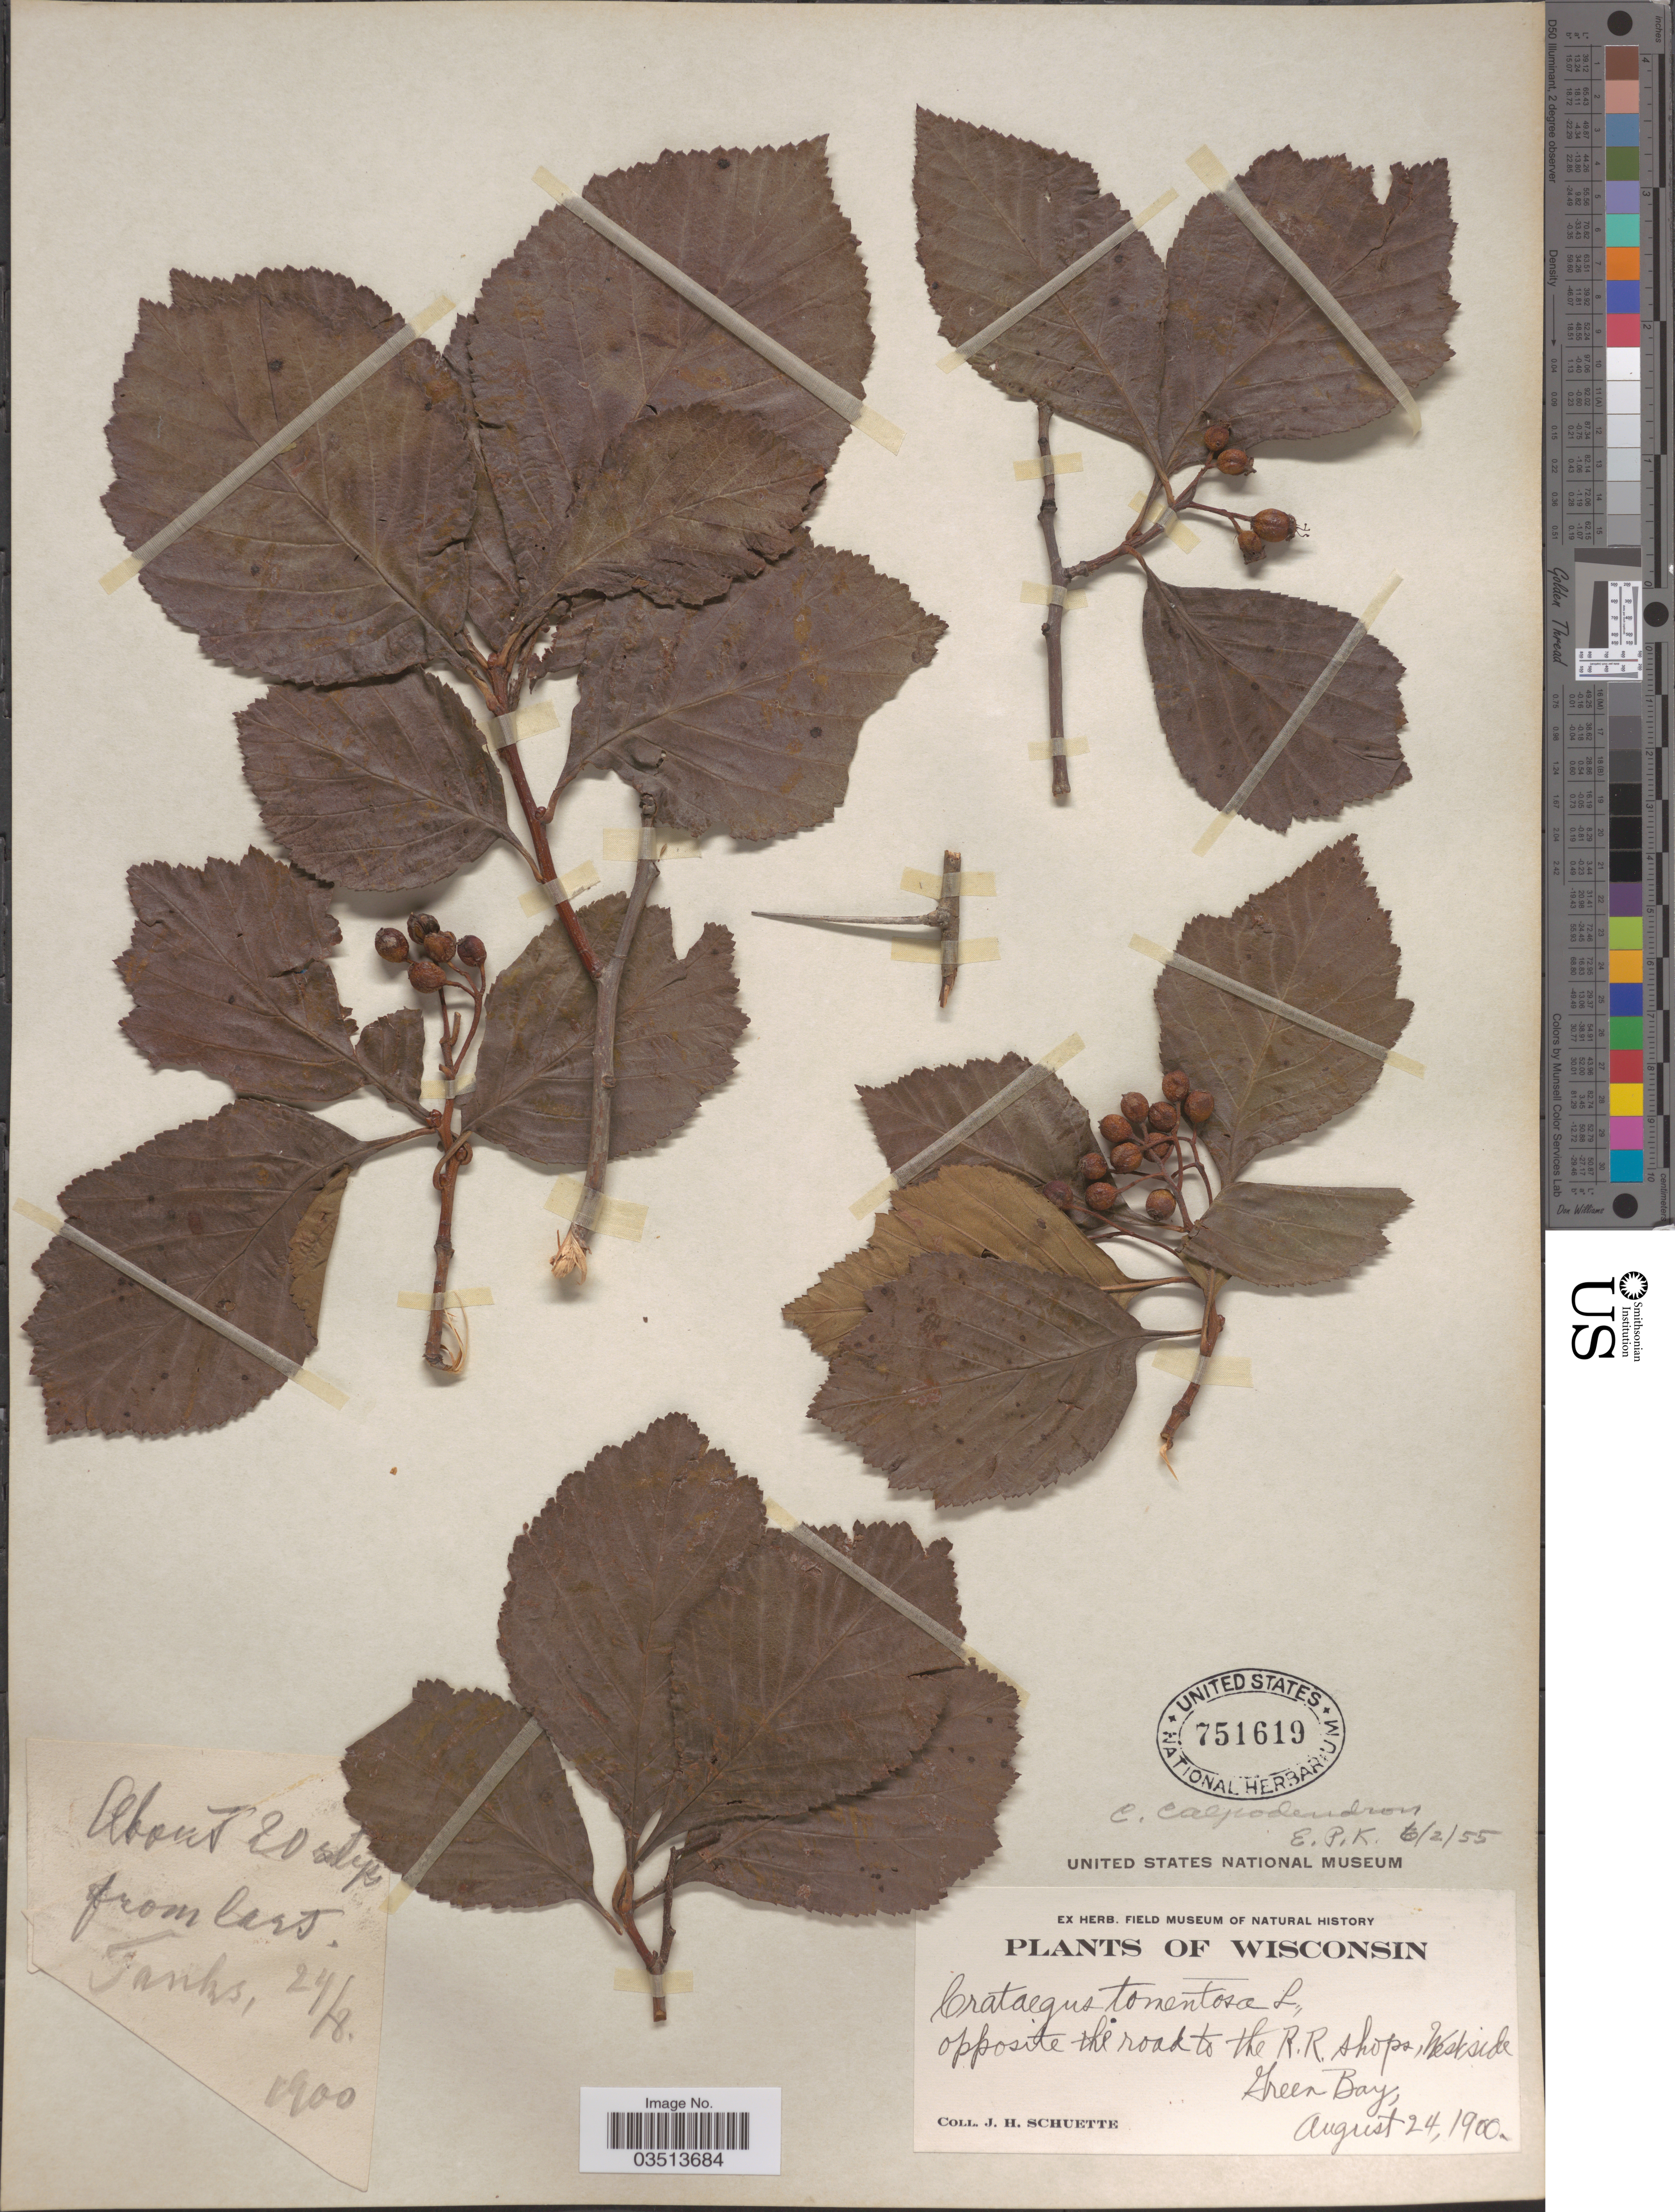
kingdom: Plantae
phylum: Tracheophyta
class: Magnoliopsida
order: Rosales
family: Rosaceae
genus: Crataegus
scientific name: Crataegus calpodendron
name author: (Ehrh.) Medik.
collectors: J. H. Schuette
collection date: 1900-08-24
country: United States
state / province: Wisconsin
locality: Opposite the road to the R.R. shops, West side. Green Bay.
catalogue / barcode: US 751619